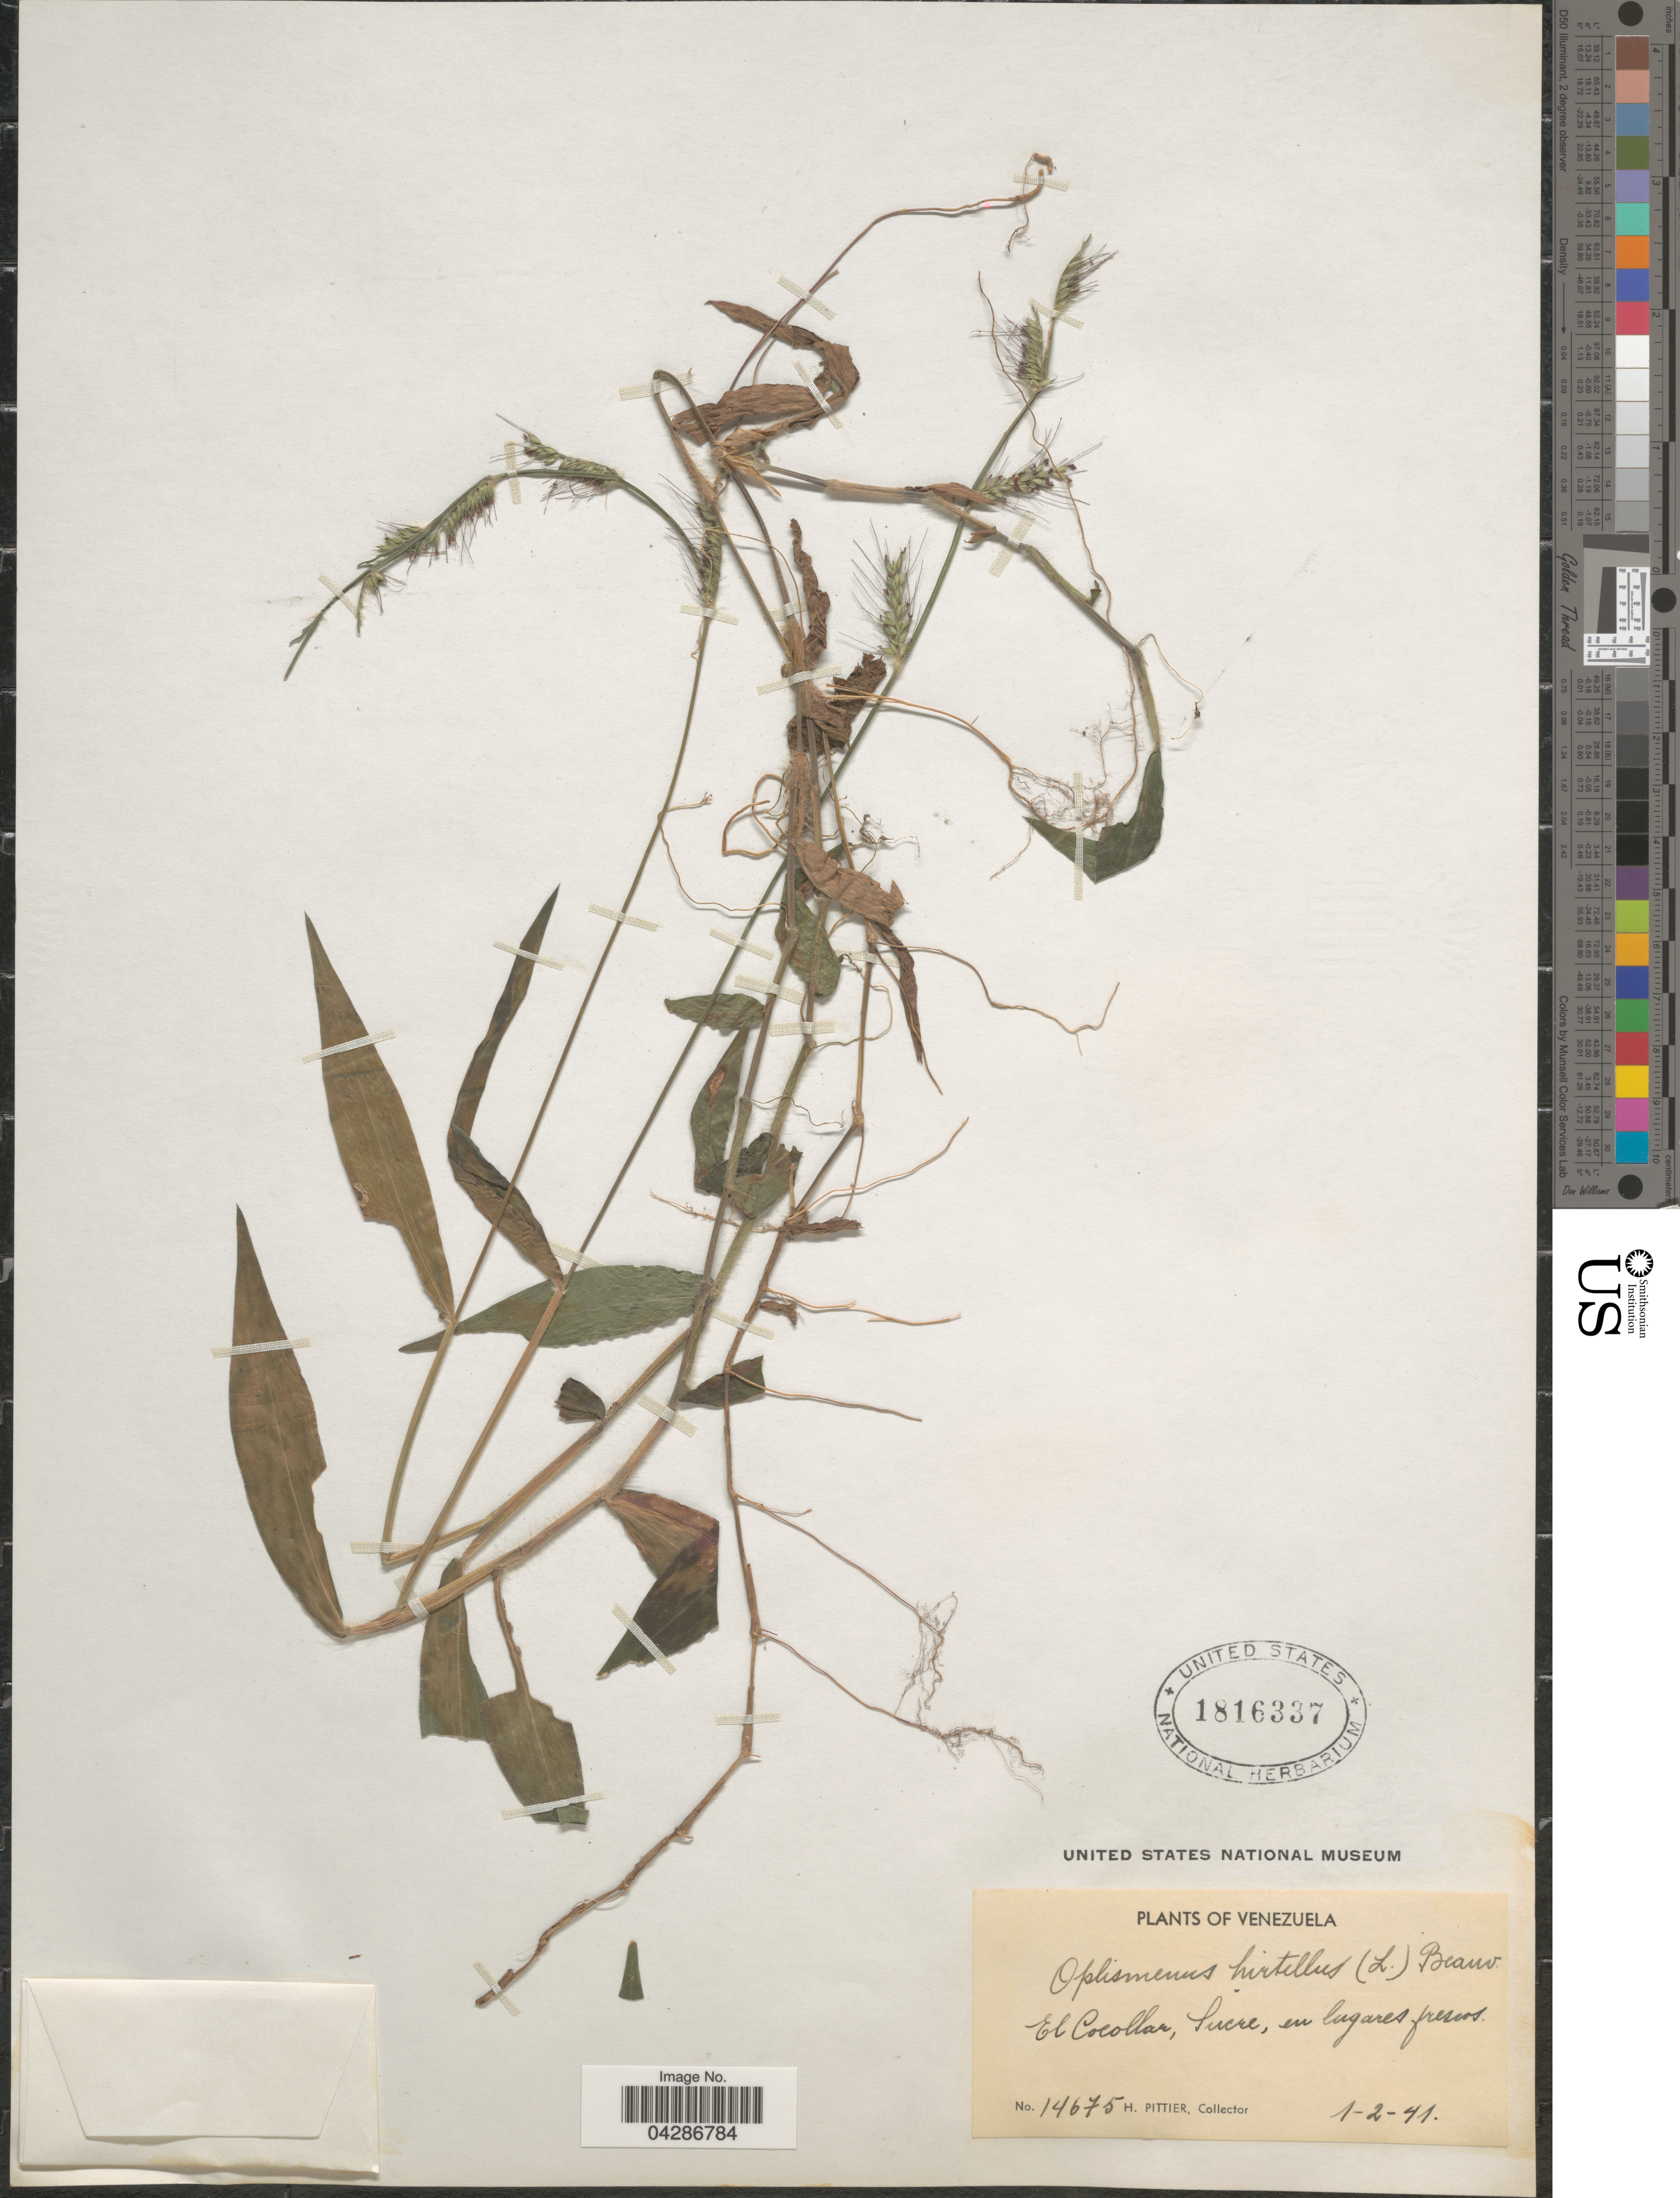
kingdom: Plantae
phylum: Tracheophyta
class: Liliopsida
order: Poales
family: Poaceae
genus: Oplismenus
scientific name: Oplismenus hirtellus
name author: (L.) P. Beauv.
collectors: H. F. Pittier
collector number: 14675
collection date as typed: Transcribed d/m/y: 1/2/41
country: Venezuela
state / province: Sucre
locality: El Cocollar.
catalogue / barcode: US 1816337